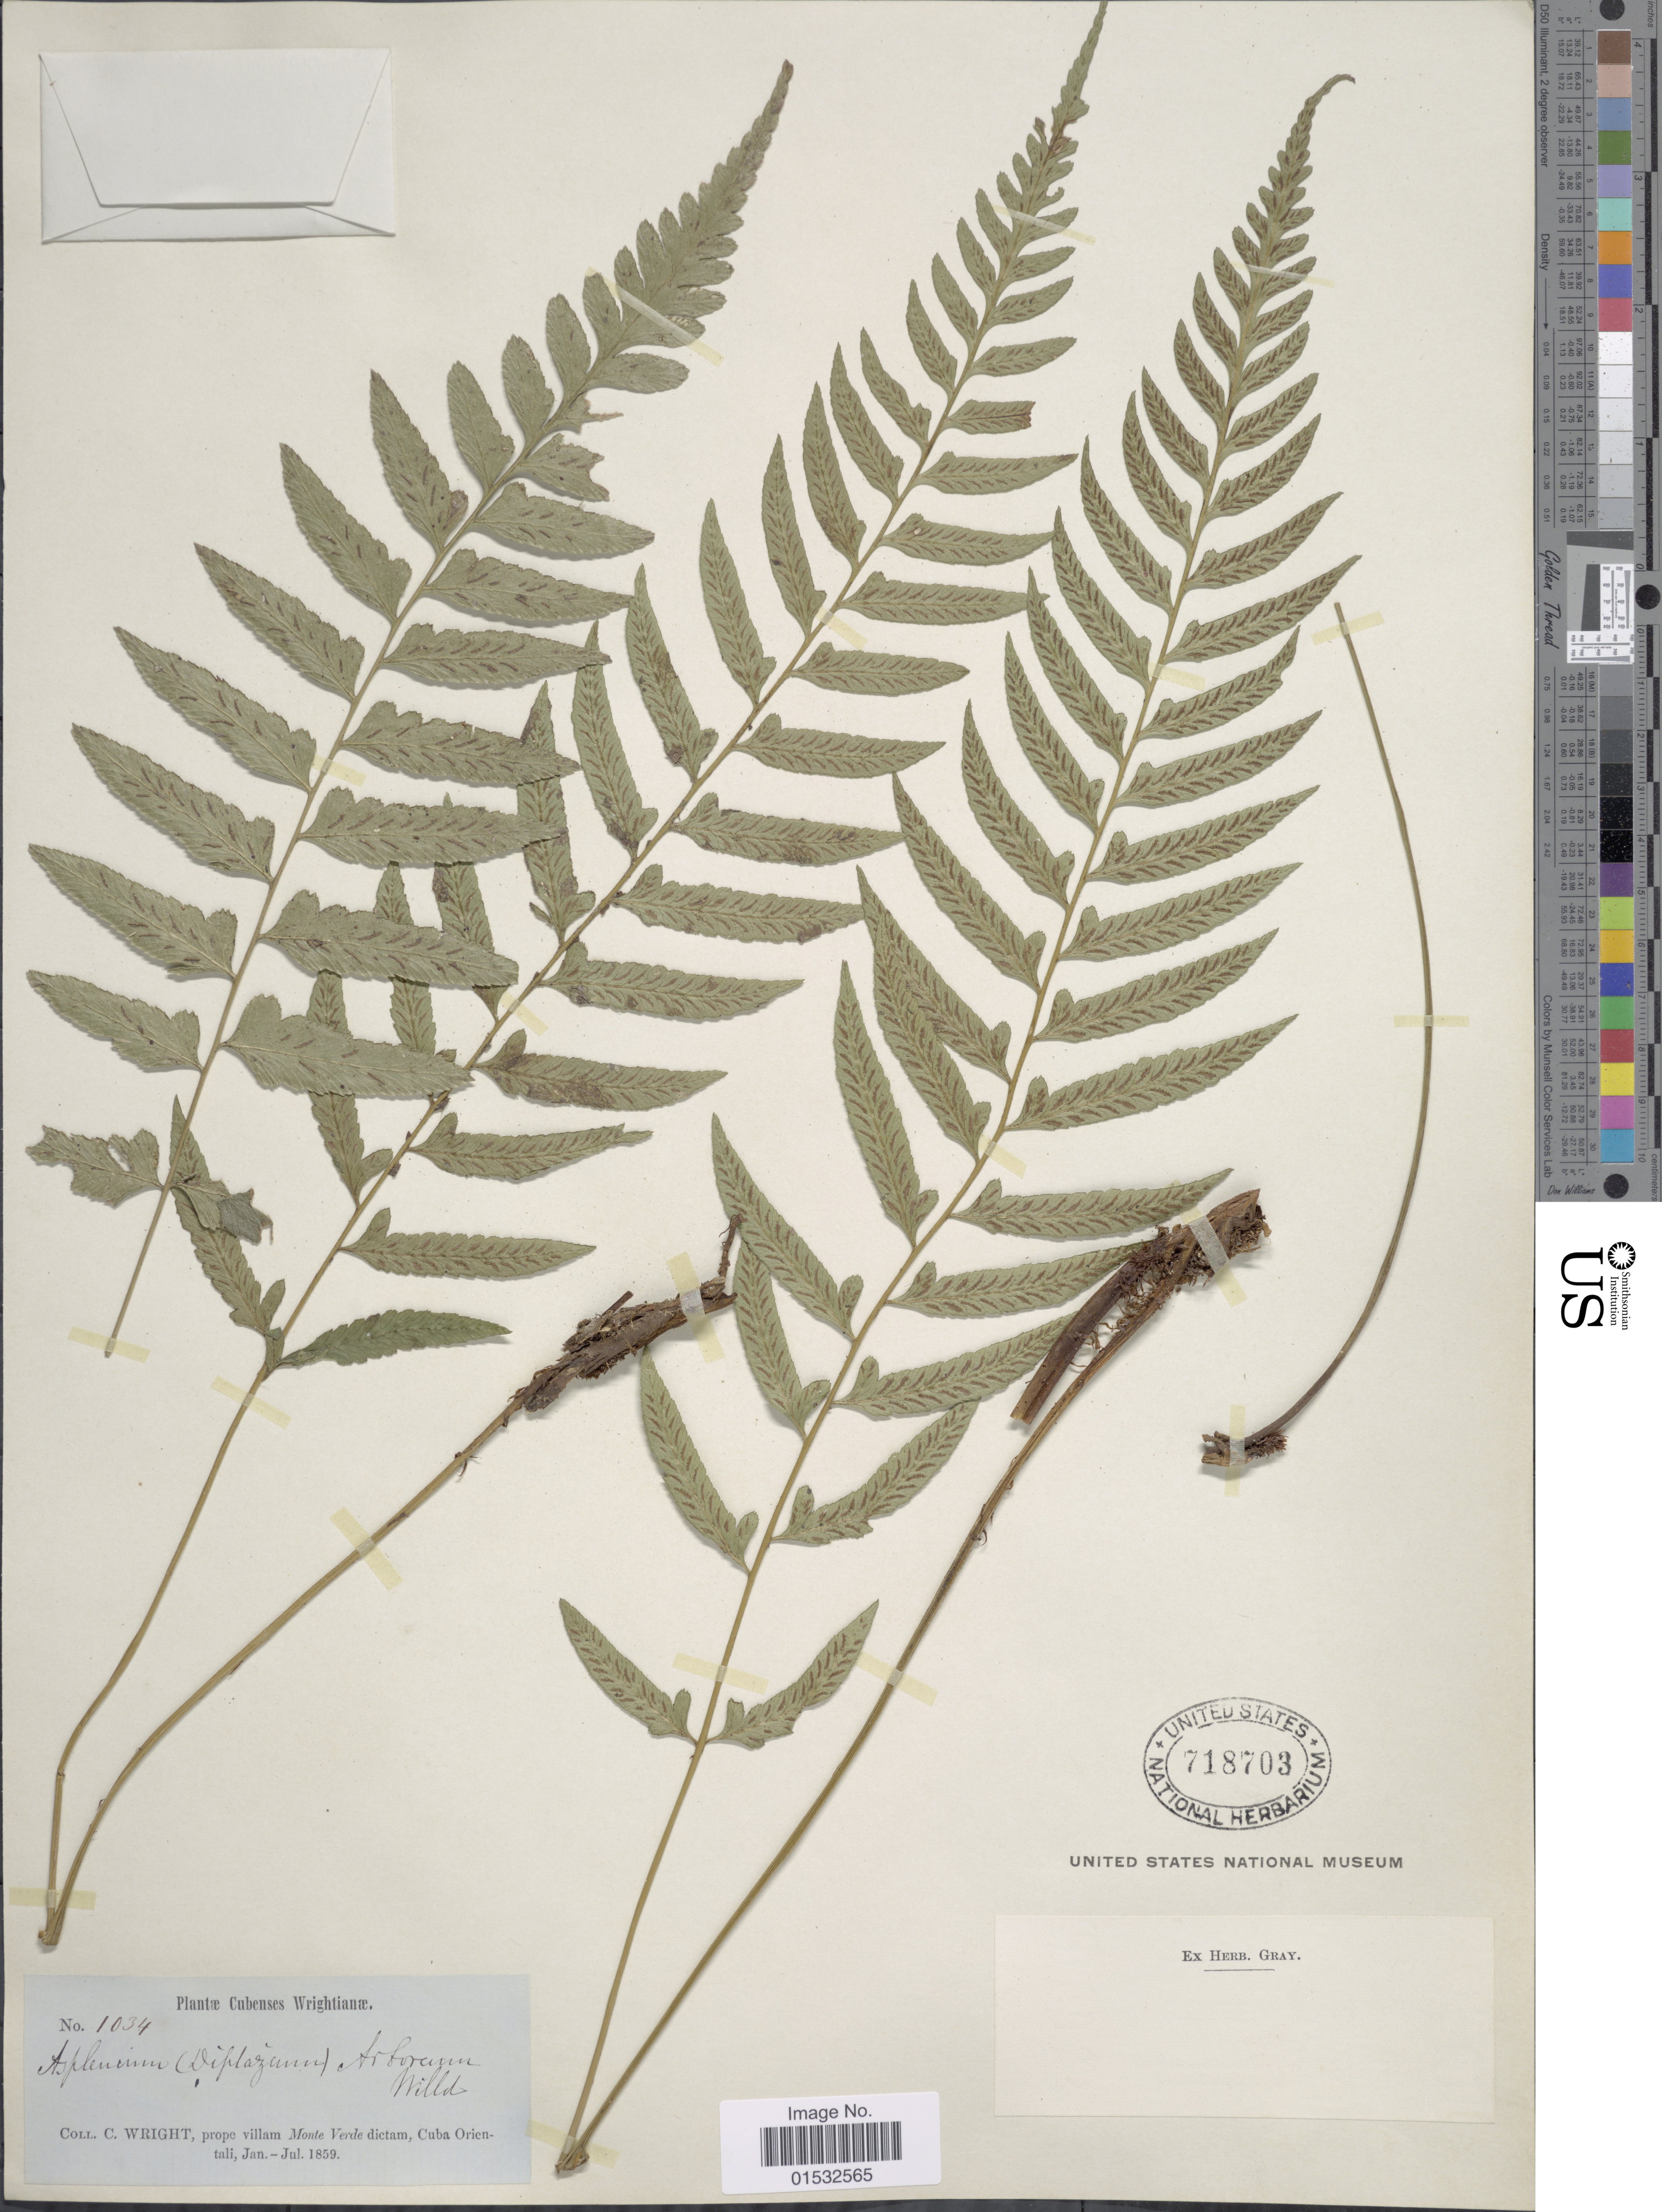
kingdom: Plantae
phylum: Tracheophyta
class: Polypodiopsida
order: Polypodiales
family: Athyriaceae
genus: Diplazium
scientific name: Diplazium unilobum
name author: (Poir.) Hieron.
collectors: C. Wright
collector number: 1034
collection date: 1859-01/1859-07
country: Cuba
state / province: Oriente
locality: Prope villam Monte Verde Dictam, Cuba Orientali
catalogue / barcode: US 718703